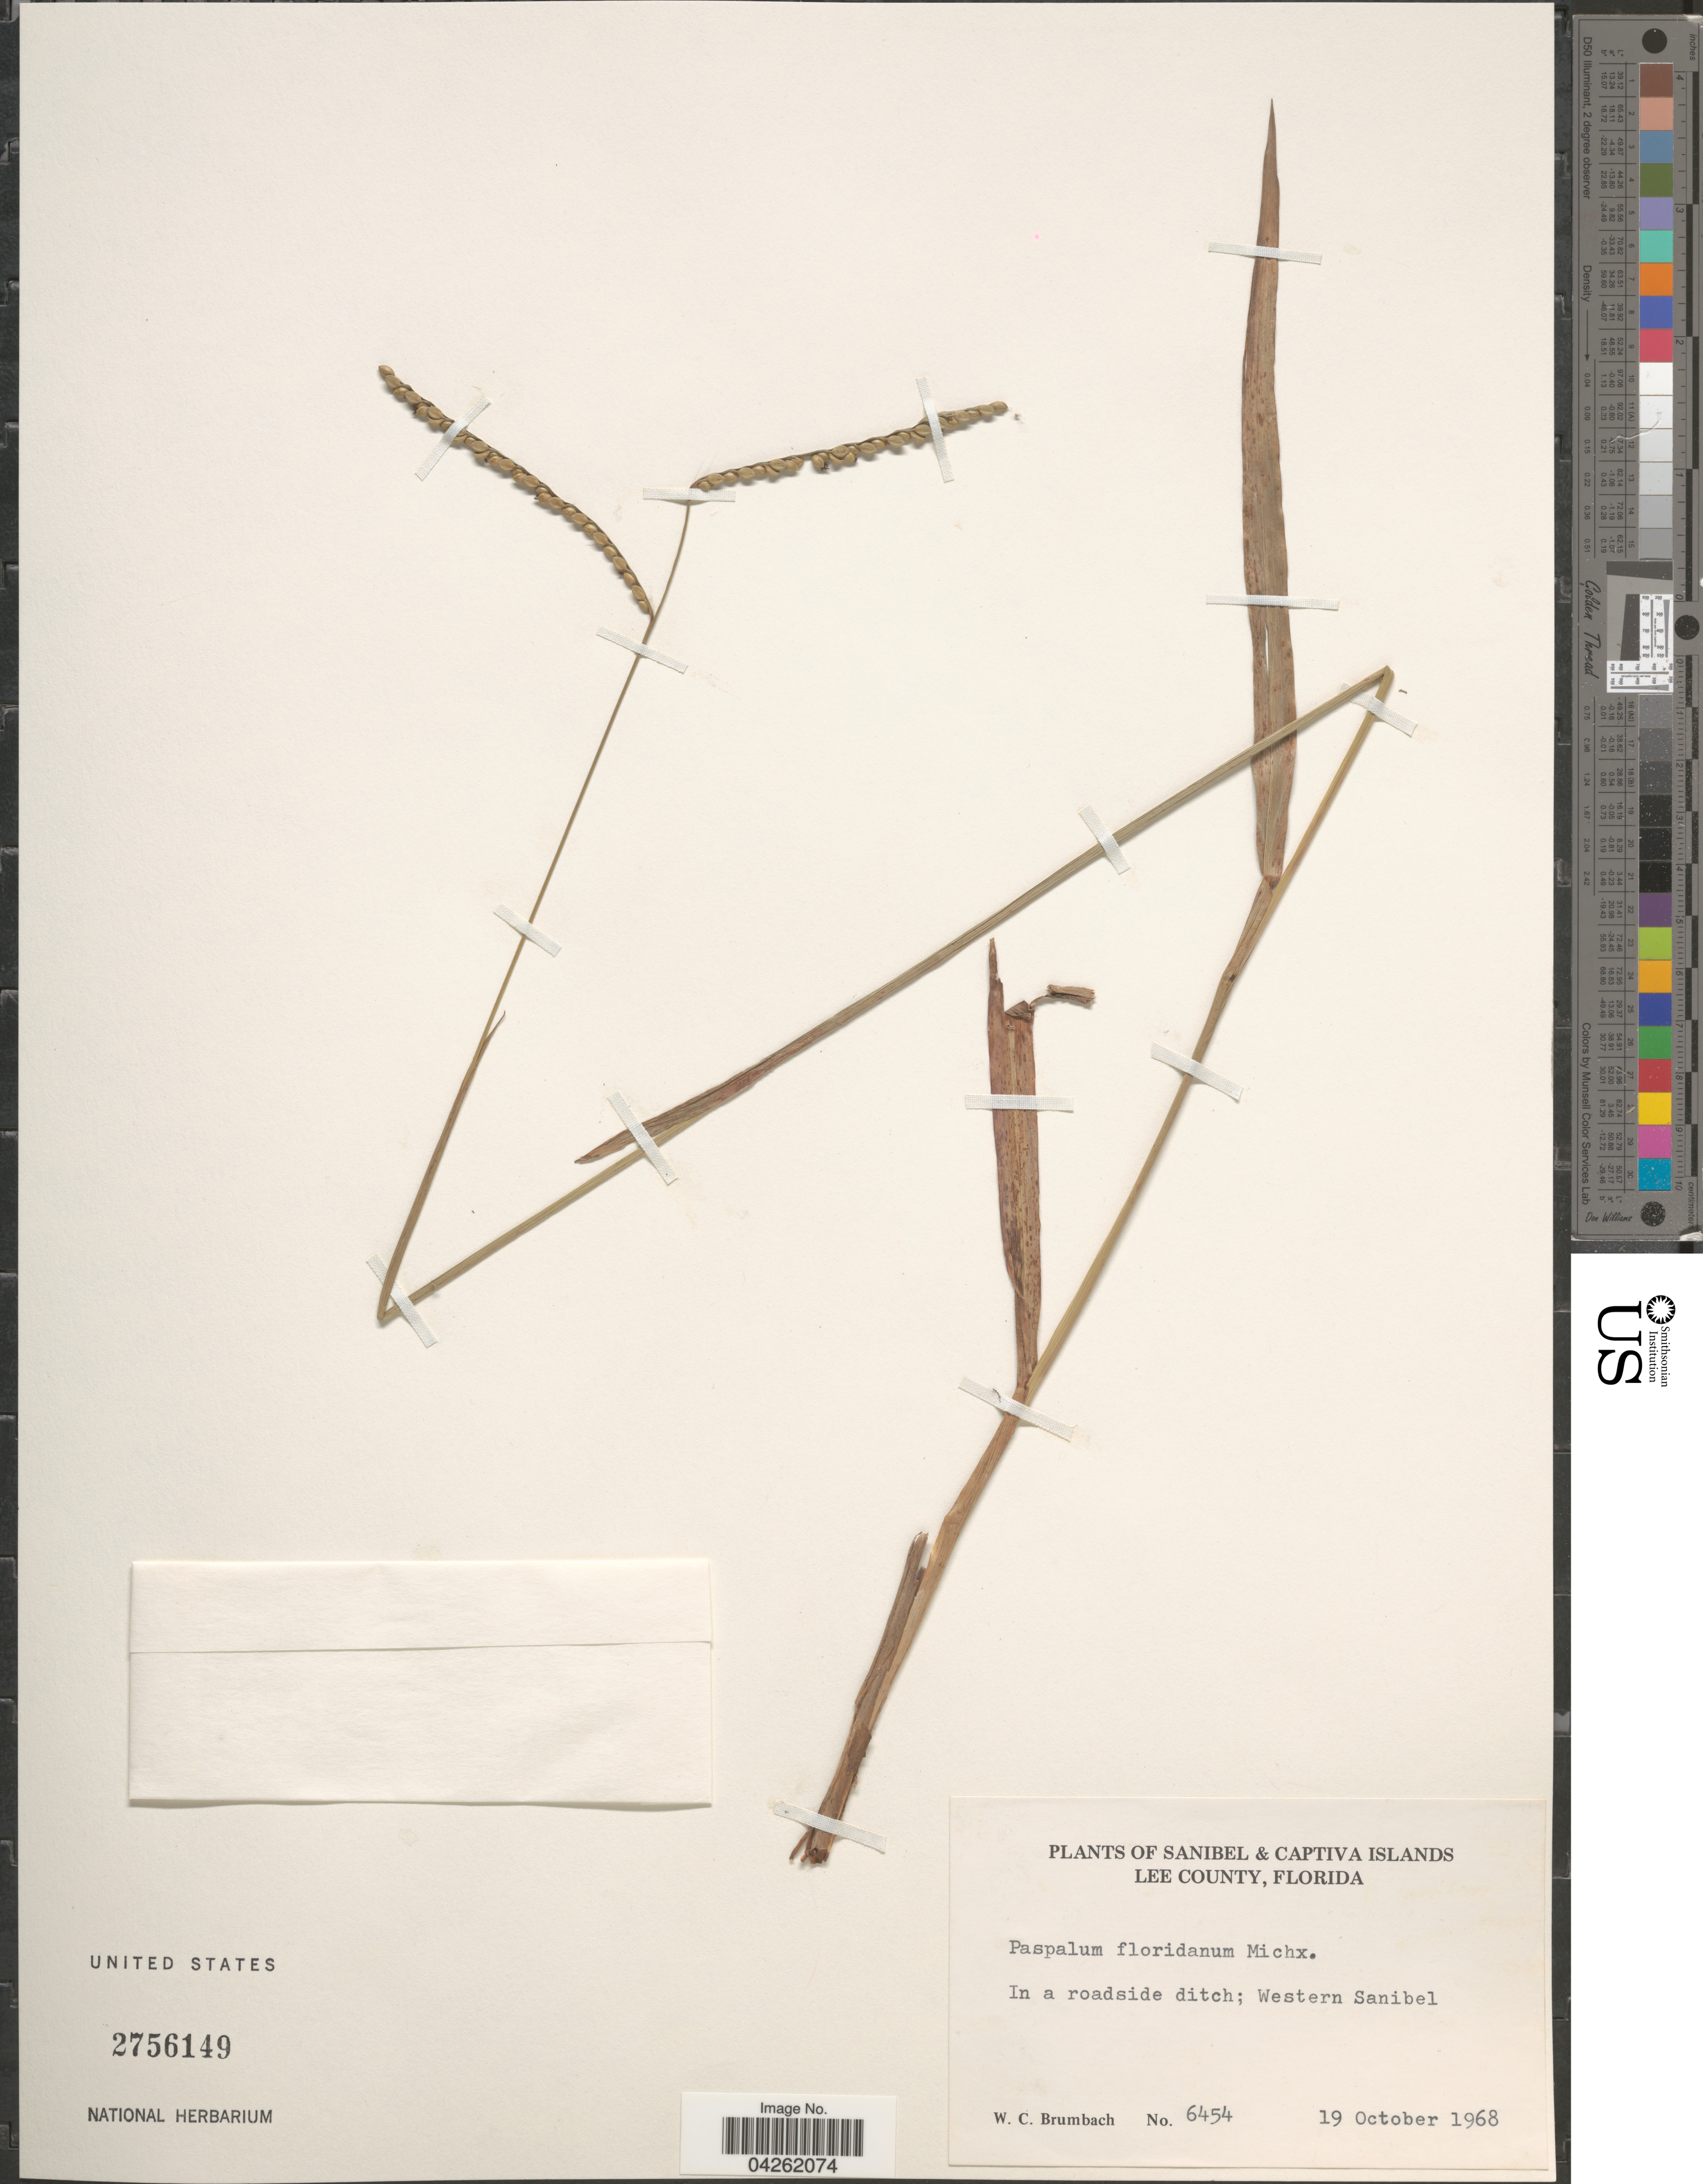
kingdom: Plantae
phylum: Tracheophyta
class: Liliopsida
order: Poales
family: Poaceae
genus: Paspalum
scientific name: Paspalum floridanum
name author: Michx.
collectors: W. C. Brumbach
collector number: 6454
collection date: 1968-10-19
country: United States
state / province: Florida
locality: Sanibel & Captiva Islands. Lee County. In a roadside ditch; Western Sanibel.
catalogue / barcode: US 2756149